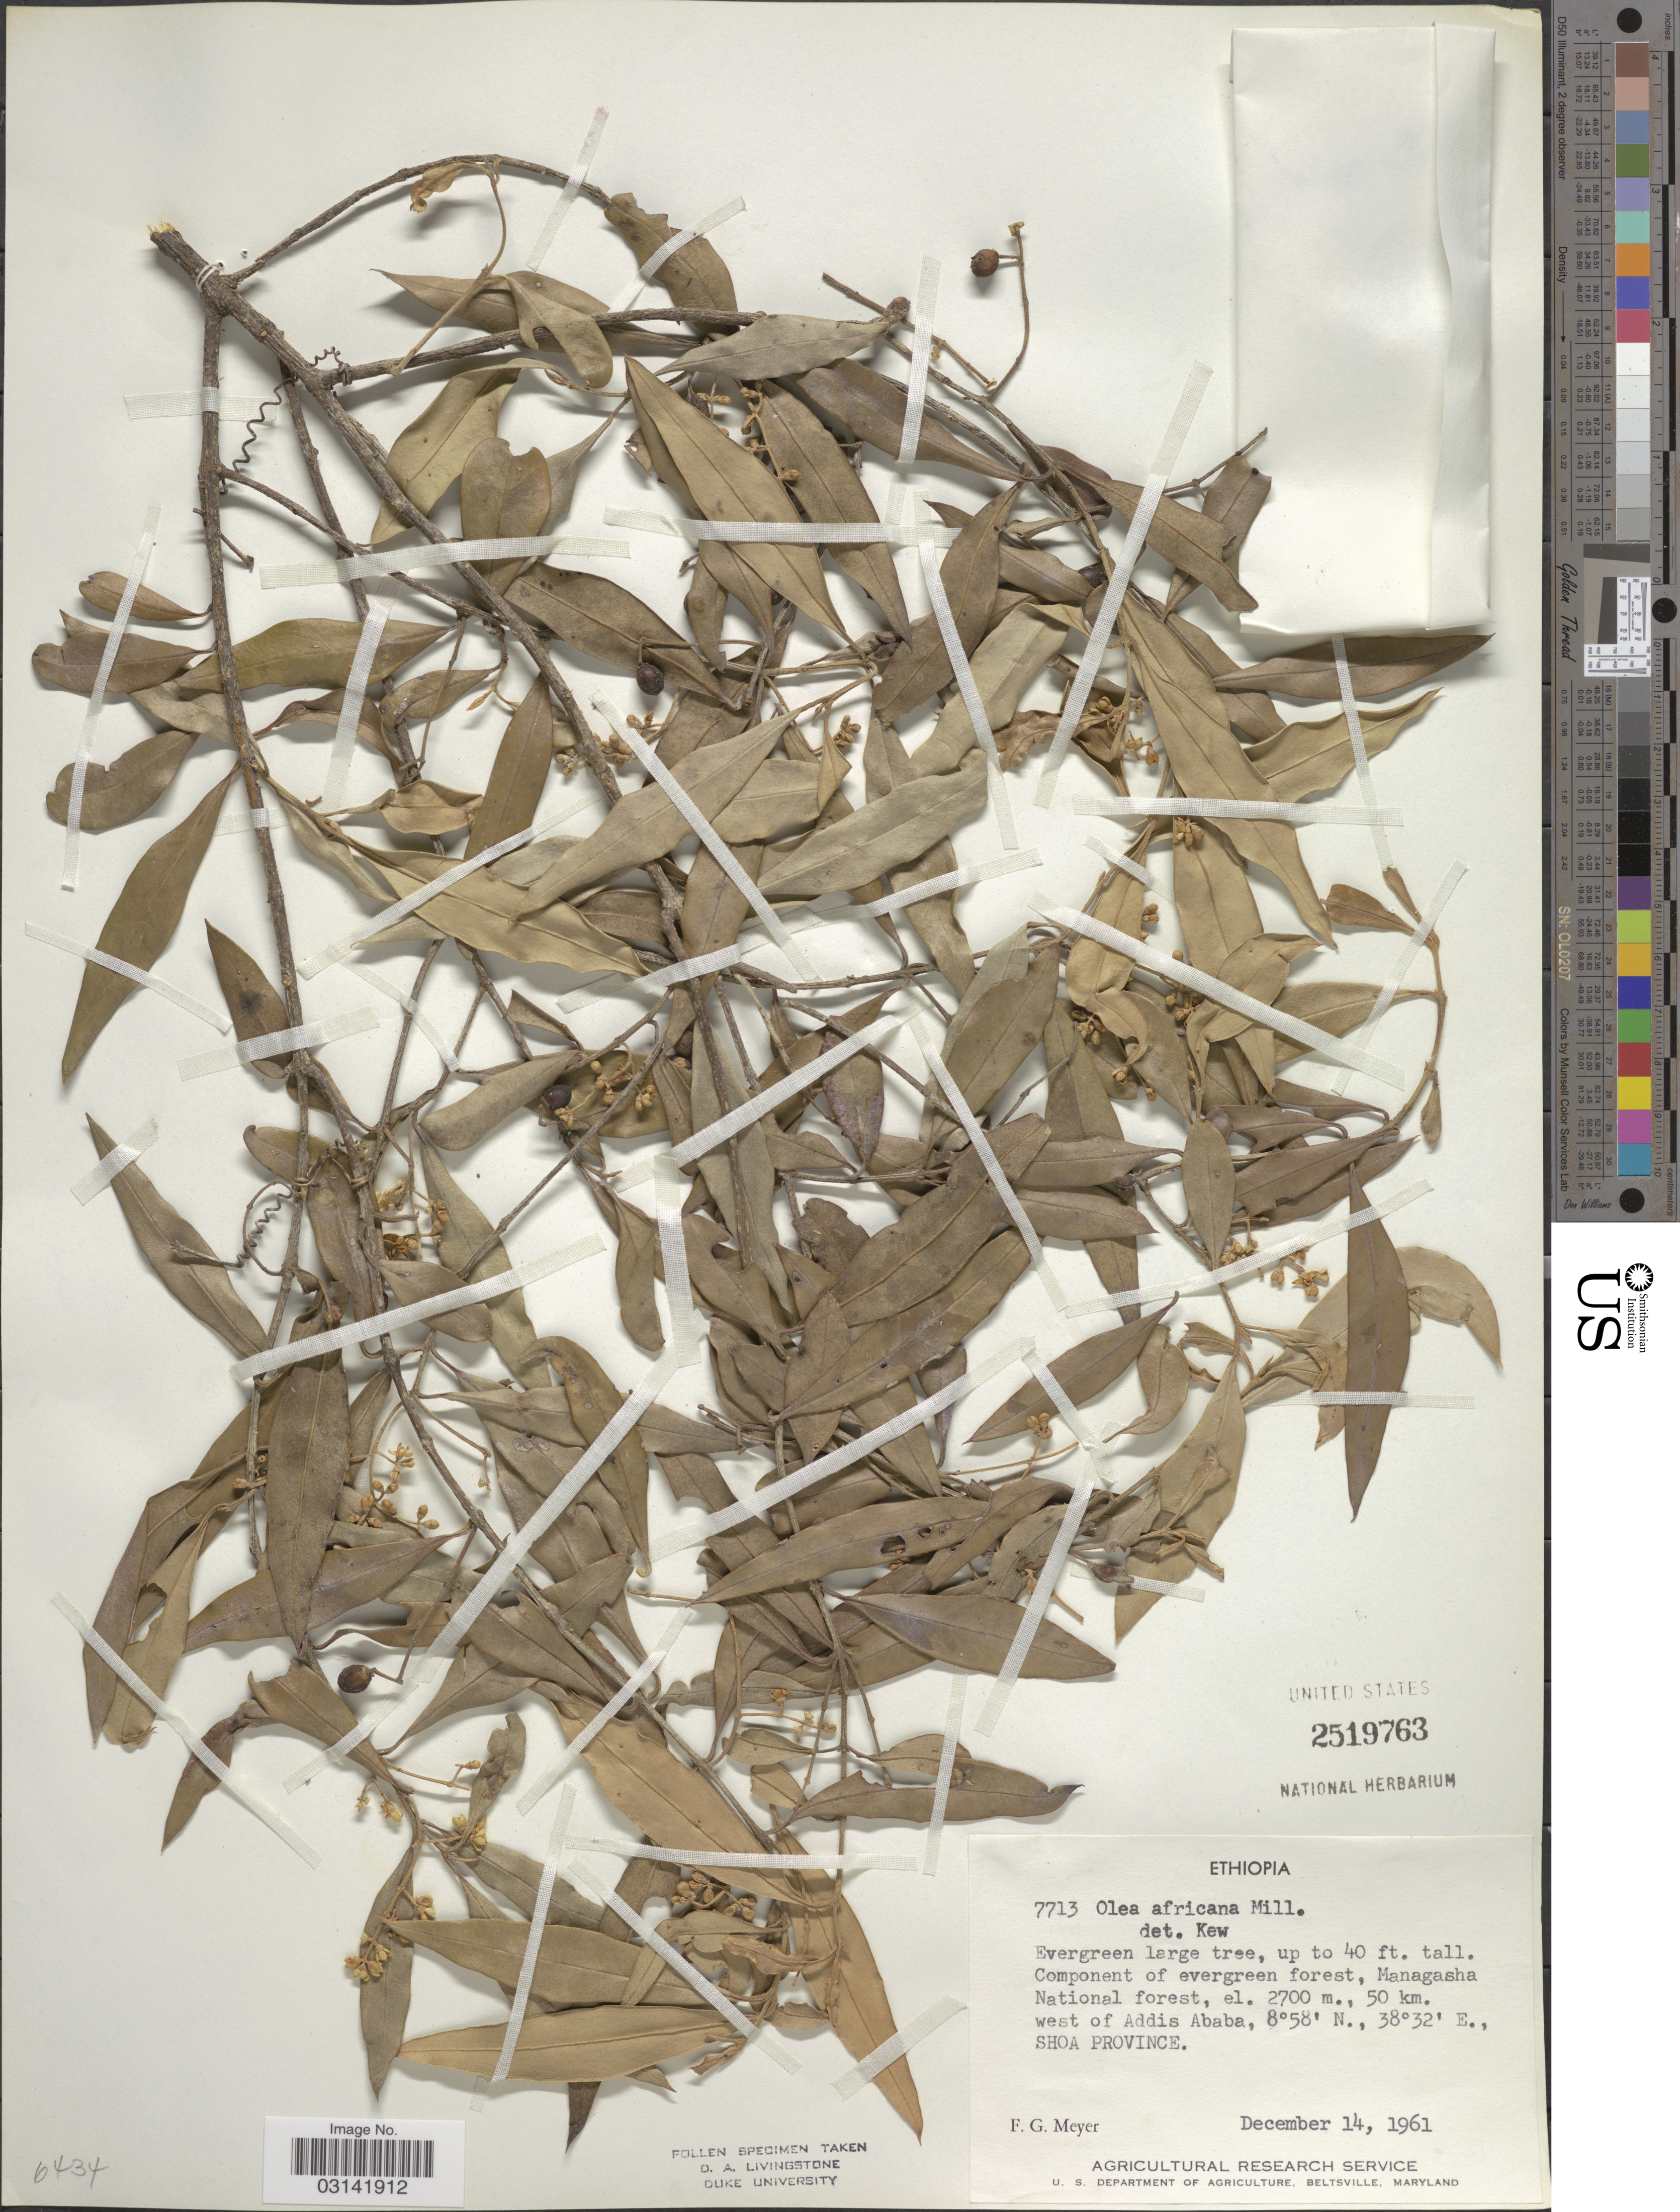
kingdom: Plantae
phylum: Tracheophyta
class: Magnoliopsida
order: Lamiales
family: Oleaceae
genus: Olea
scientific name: Olea africana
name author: Mill.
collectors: F. G. Meyer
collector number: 7713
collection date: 1961-12-14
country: Ethiopia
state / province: Addis Ababa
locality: Component of evergreen forest, Managasha National forest, 50 km. west of Addis Ababa, Shoa Province.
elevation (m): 2700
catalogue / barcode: US 2519763